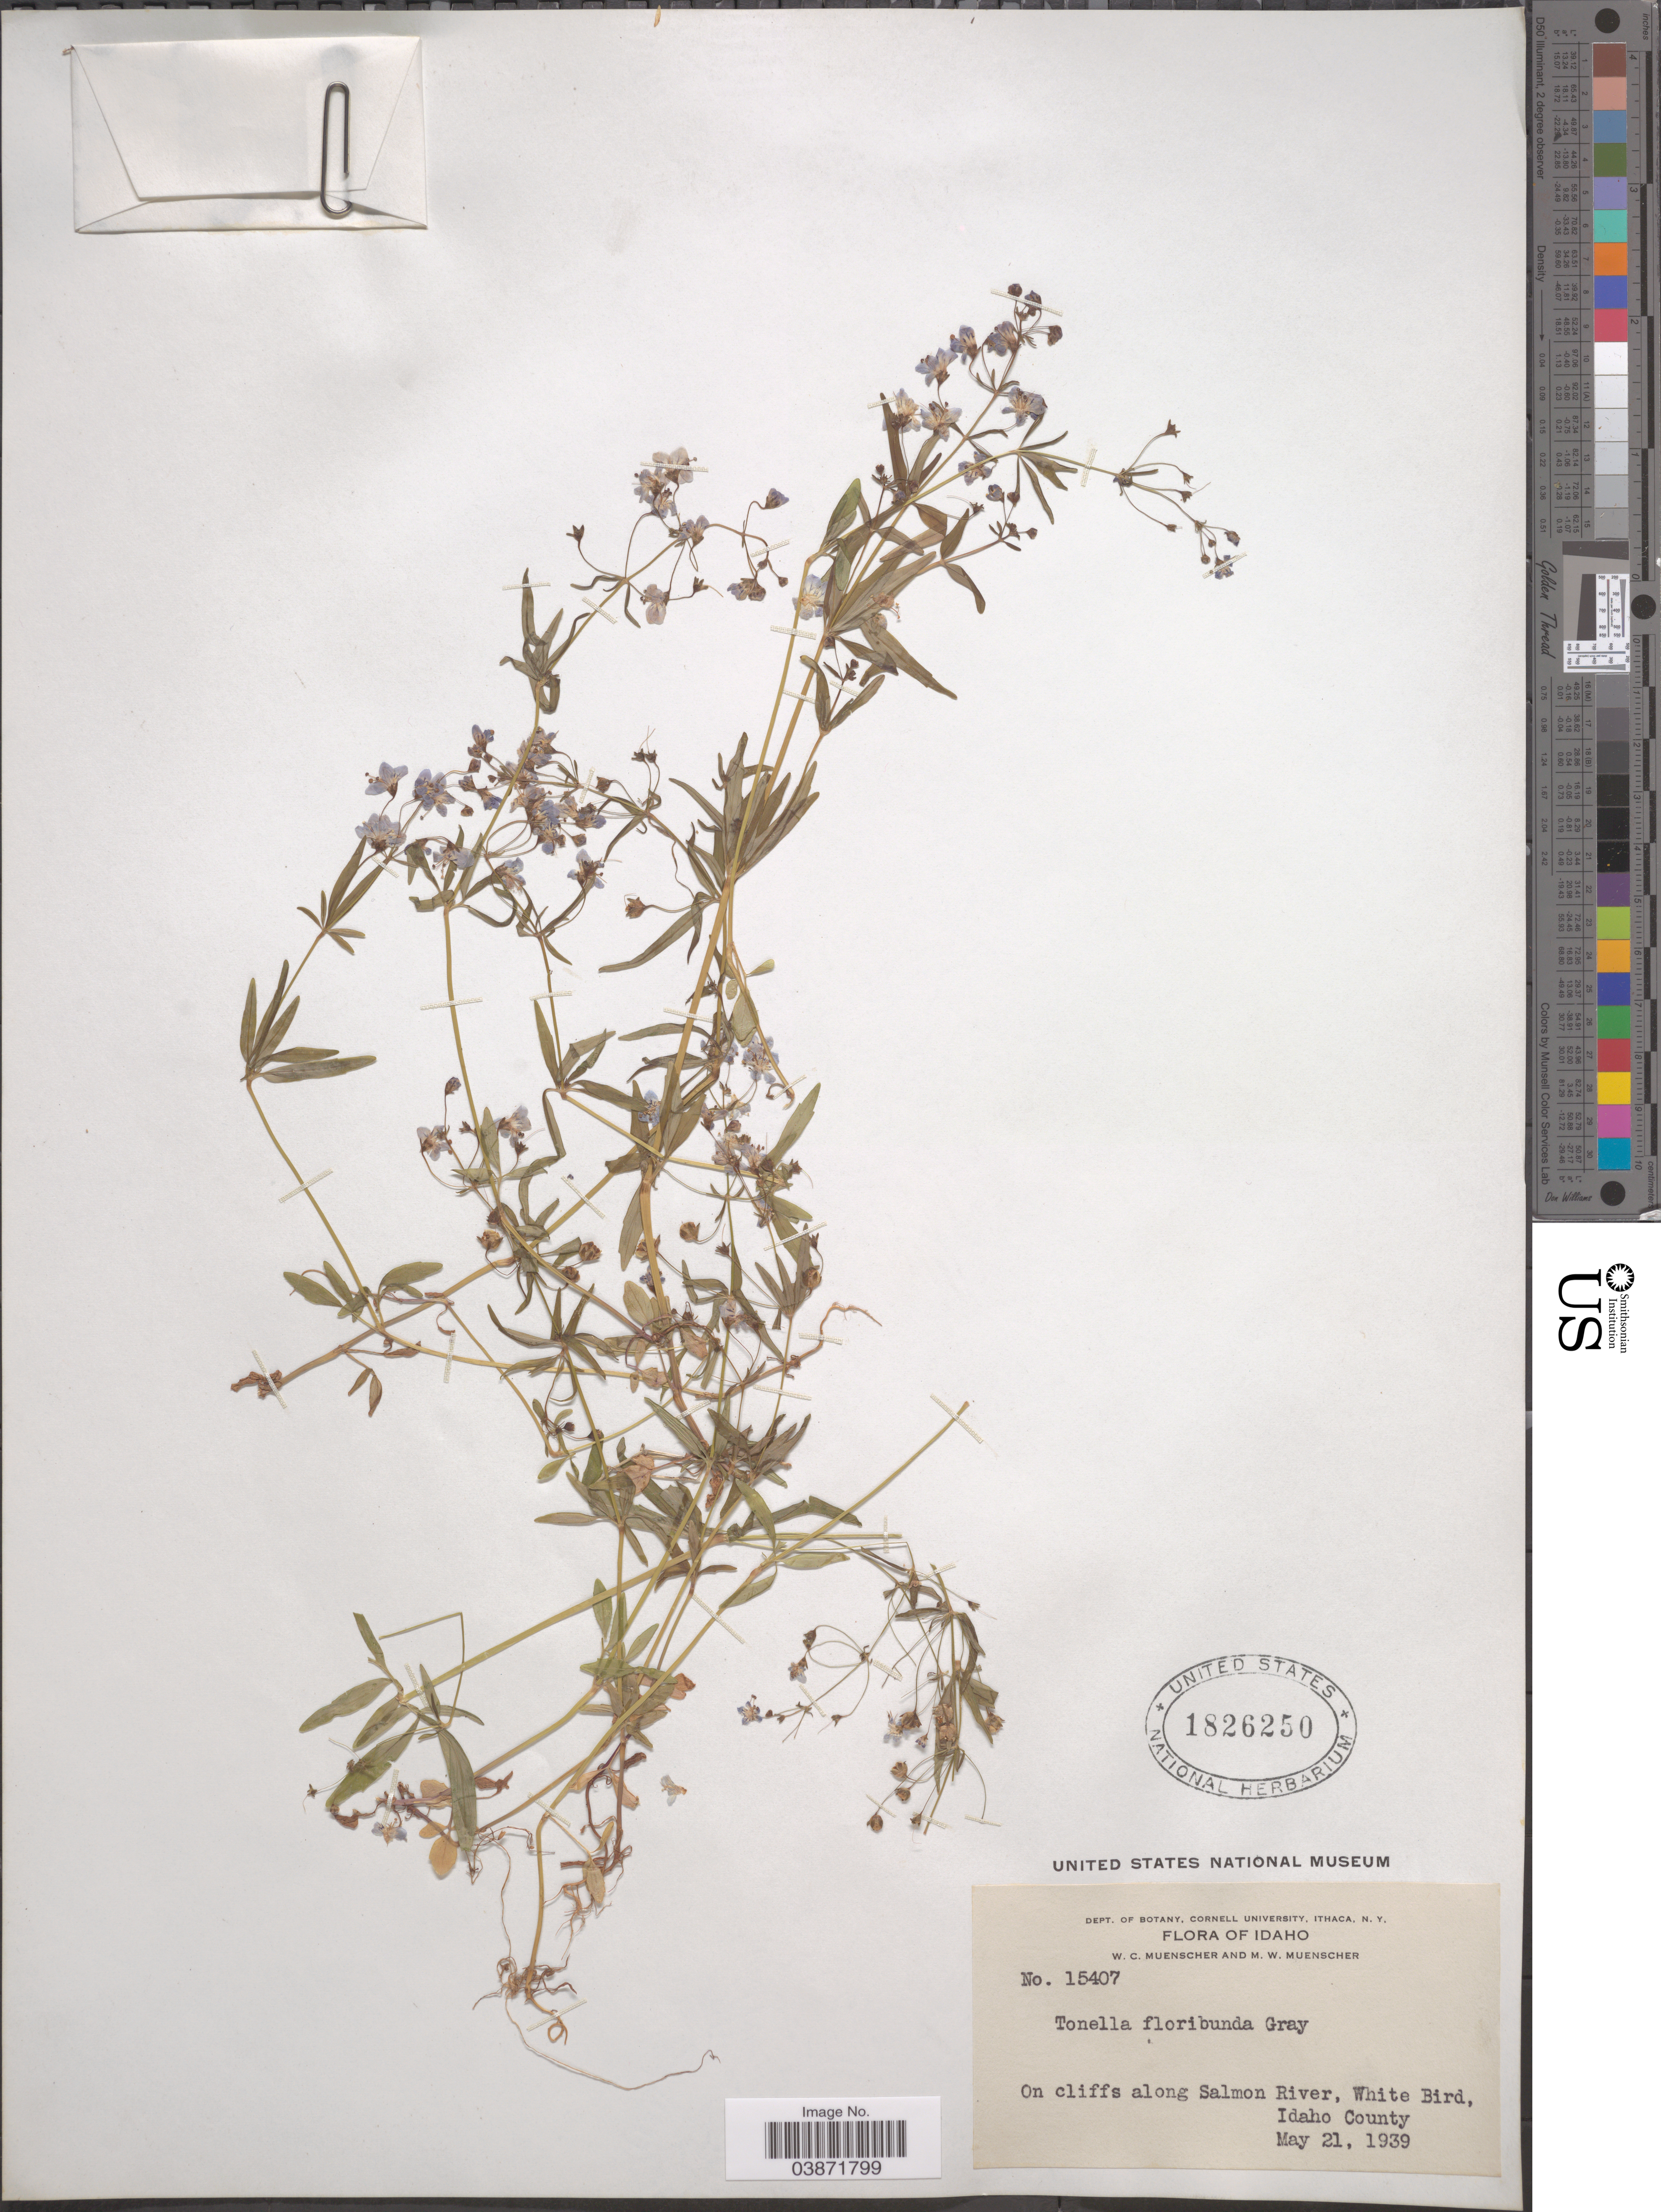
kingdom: Plantae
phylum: Tracheophyta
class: Magnoliopsida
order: Lamiales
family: Plantaginaceae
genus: Tonella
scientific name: Tonella floribunda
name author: A. Gray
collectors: W. Muenscher & M. Muenscher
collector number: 15407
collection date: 1939-05-21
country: United States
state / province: Idaho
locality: Along Salmon River, White Bird, Idaho County.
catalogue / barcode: US 1826250